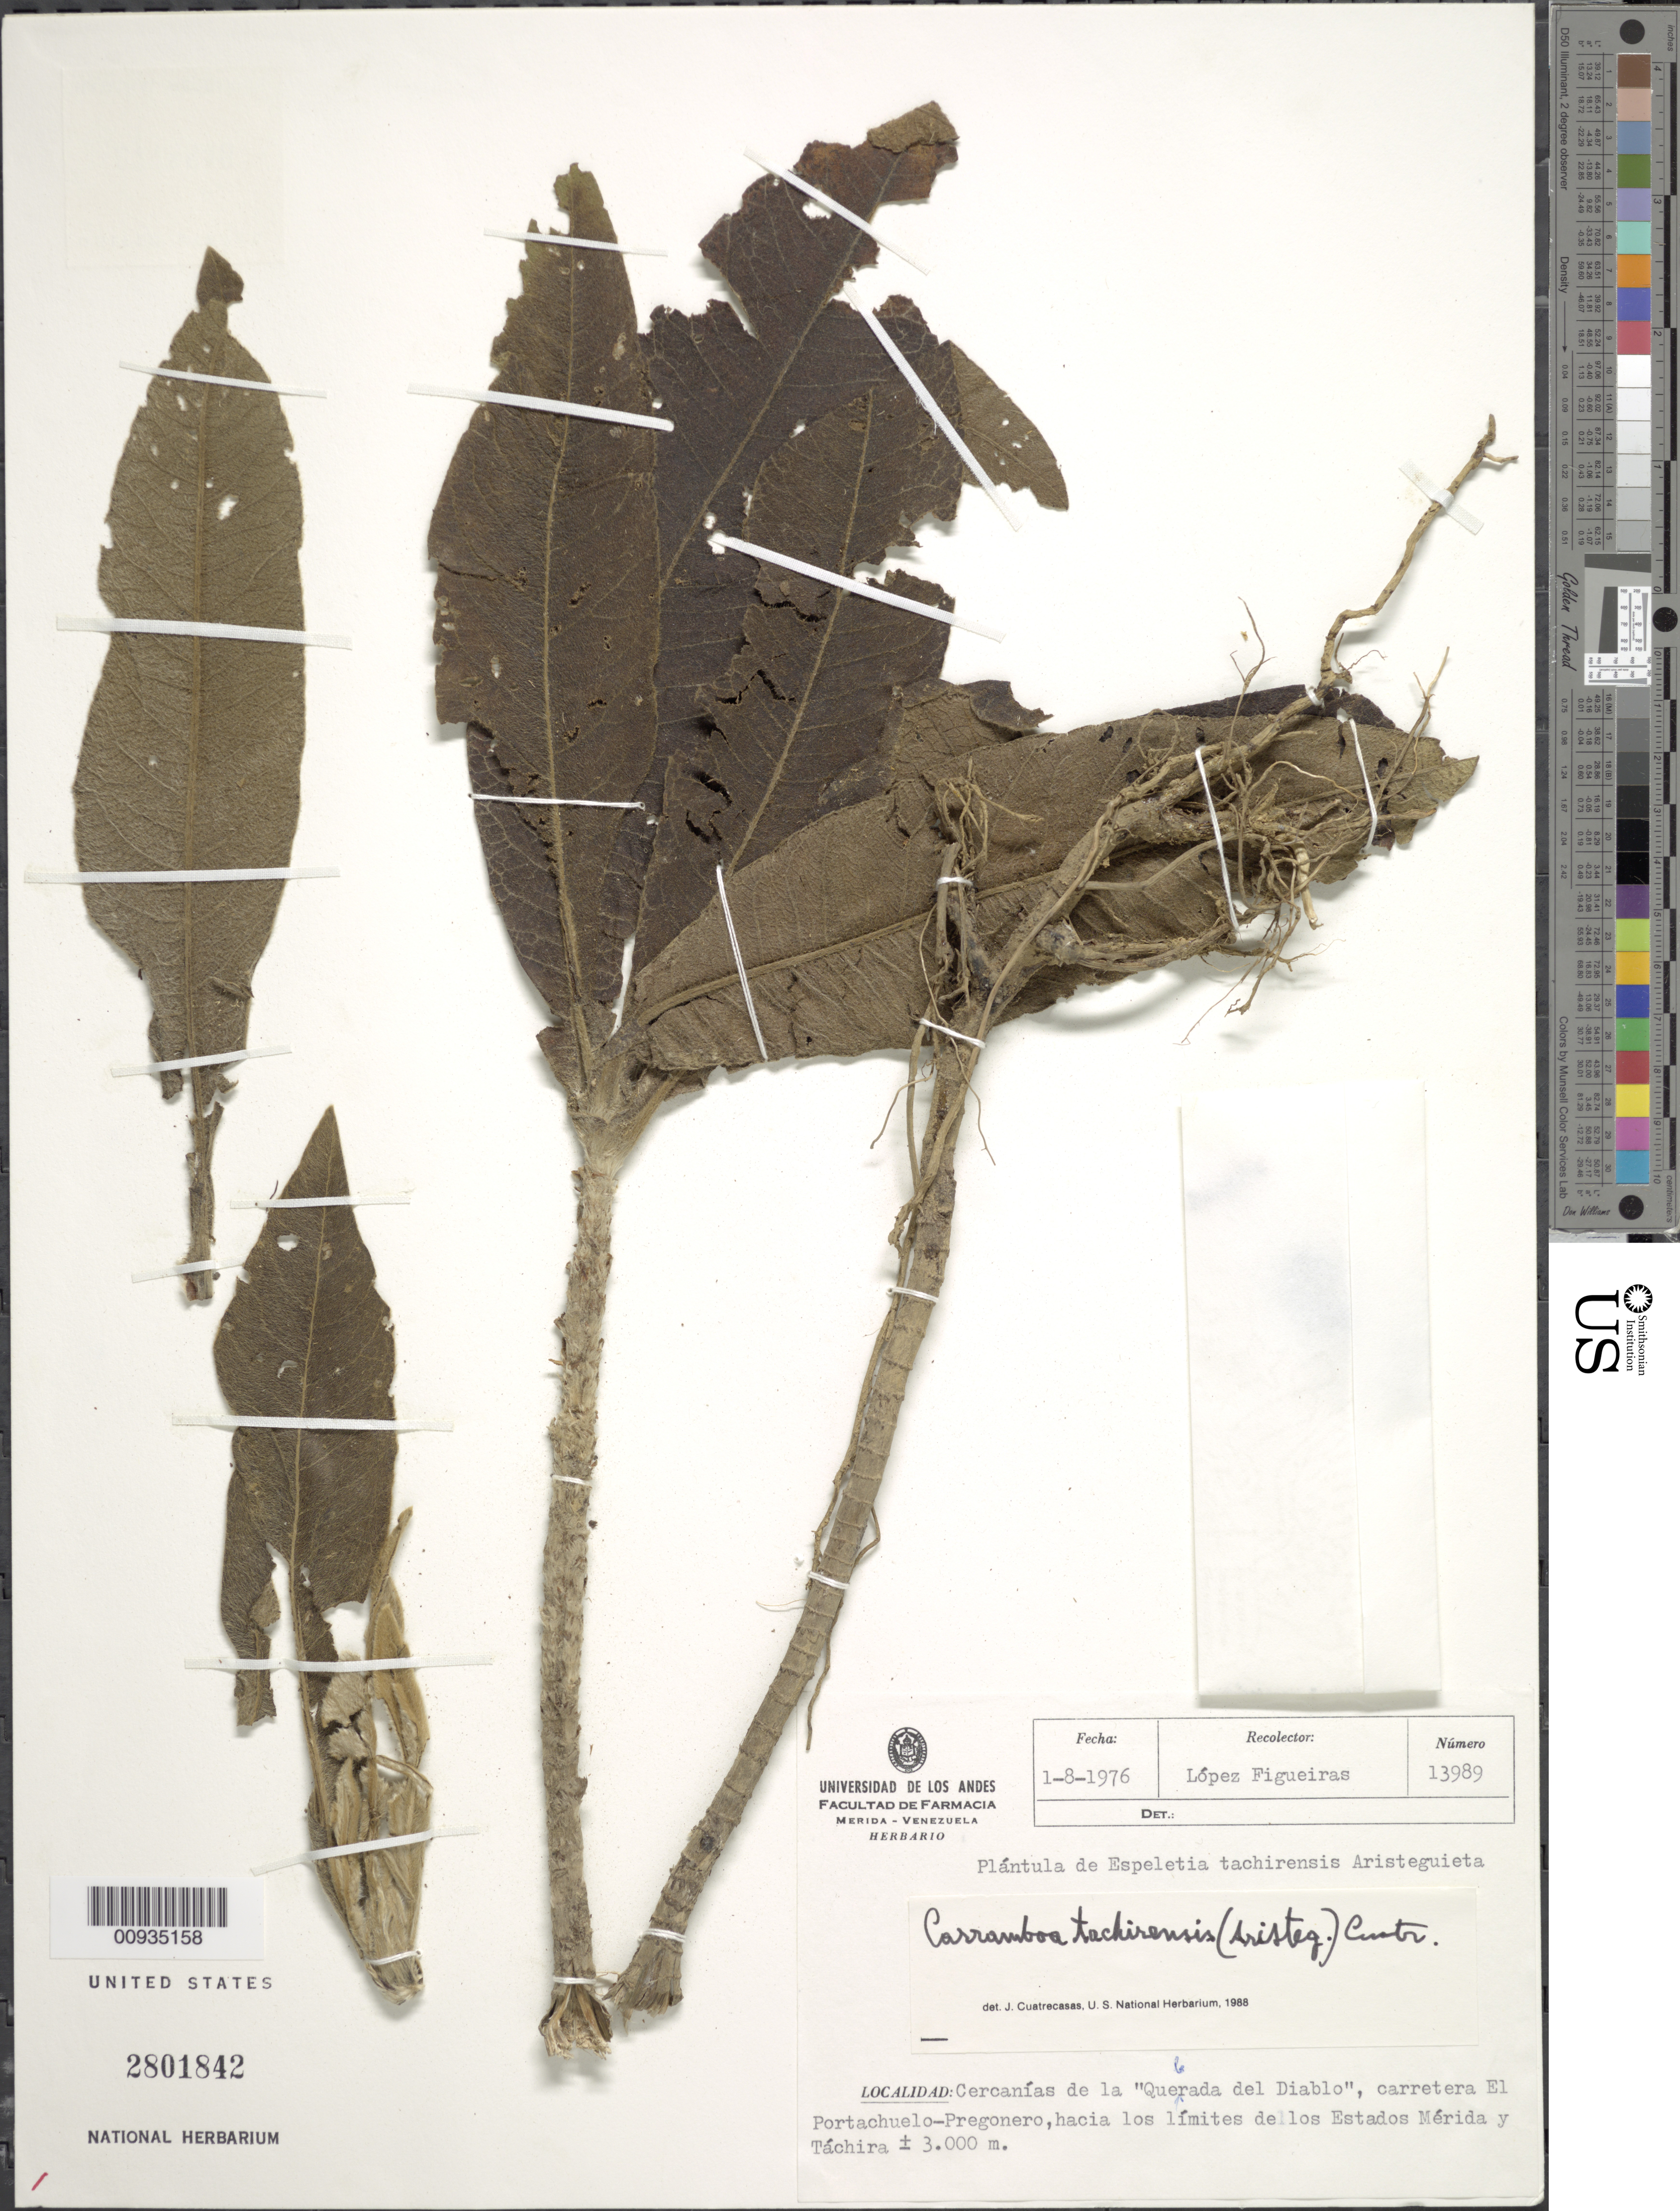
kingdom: Plantae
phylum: Tracheophyta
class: Magnoliopsida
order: Asterales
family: Asteraceae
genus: Carramboa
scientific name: Carramboa tachirensis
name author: (Aristeg.) Cuatrec.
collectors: M. López Figueiras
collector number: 13989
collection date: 1976-08-01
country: Venezuela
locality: Cercanías de la "Quebrada del Diablo", carretera El Portachuelo-Pregonero, hacia los límites del Estado Mérida y Táchira.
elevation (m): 3000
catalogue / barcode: US 2801842